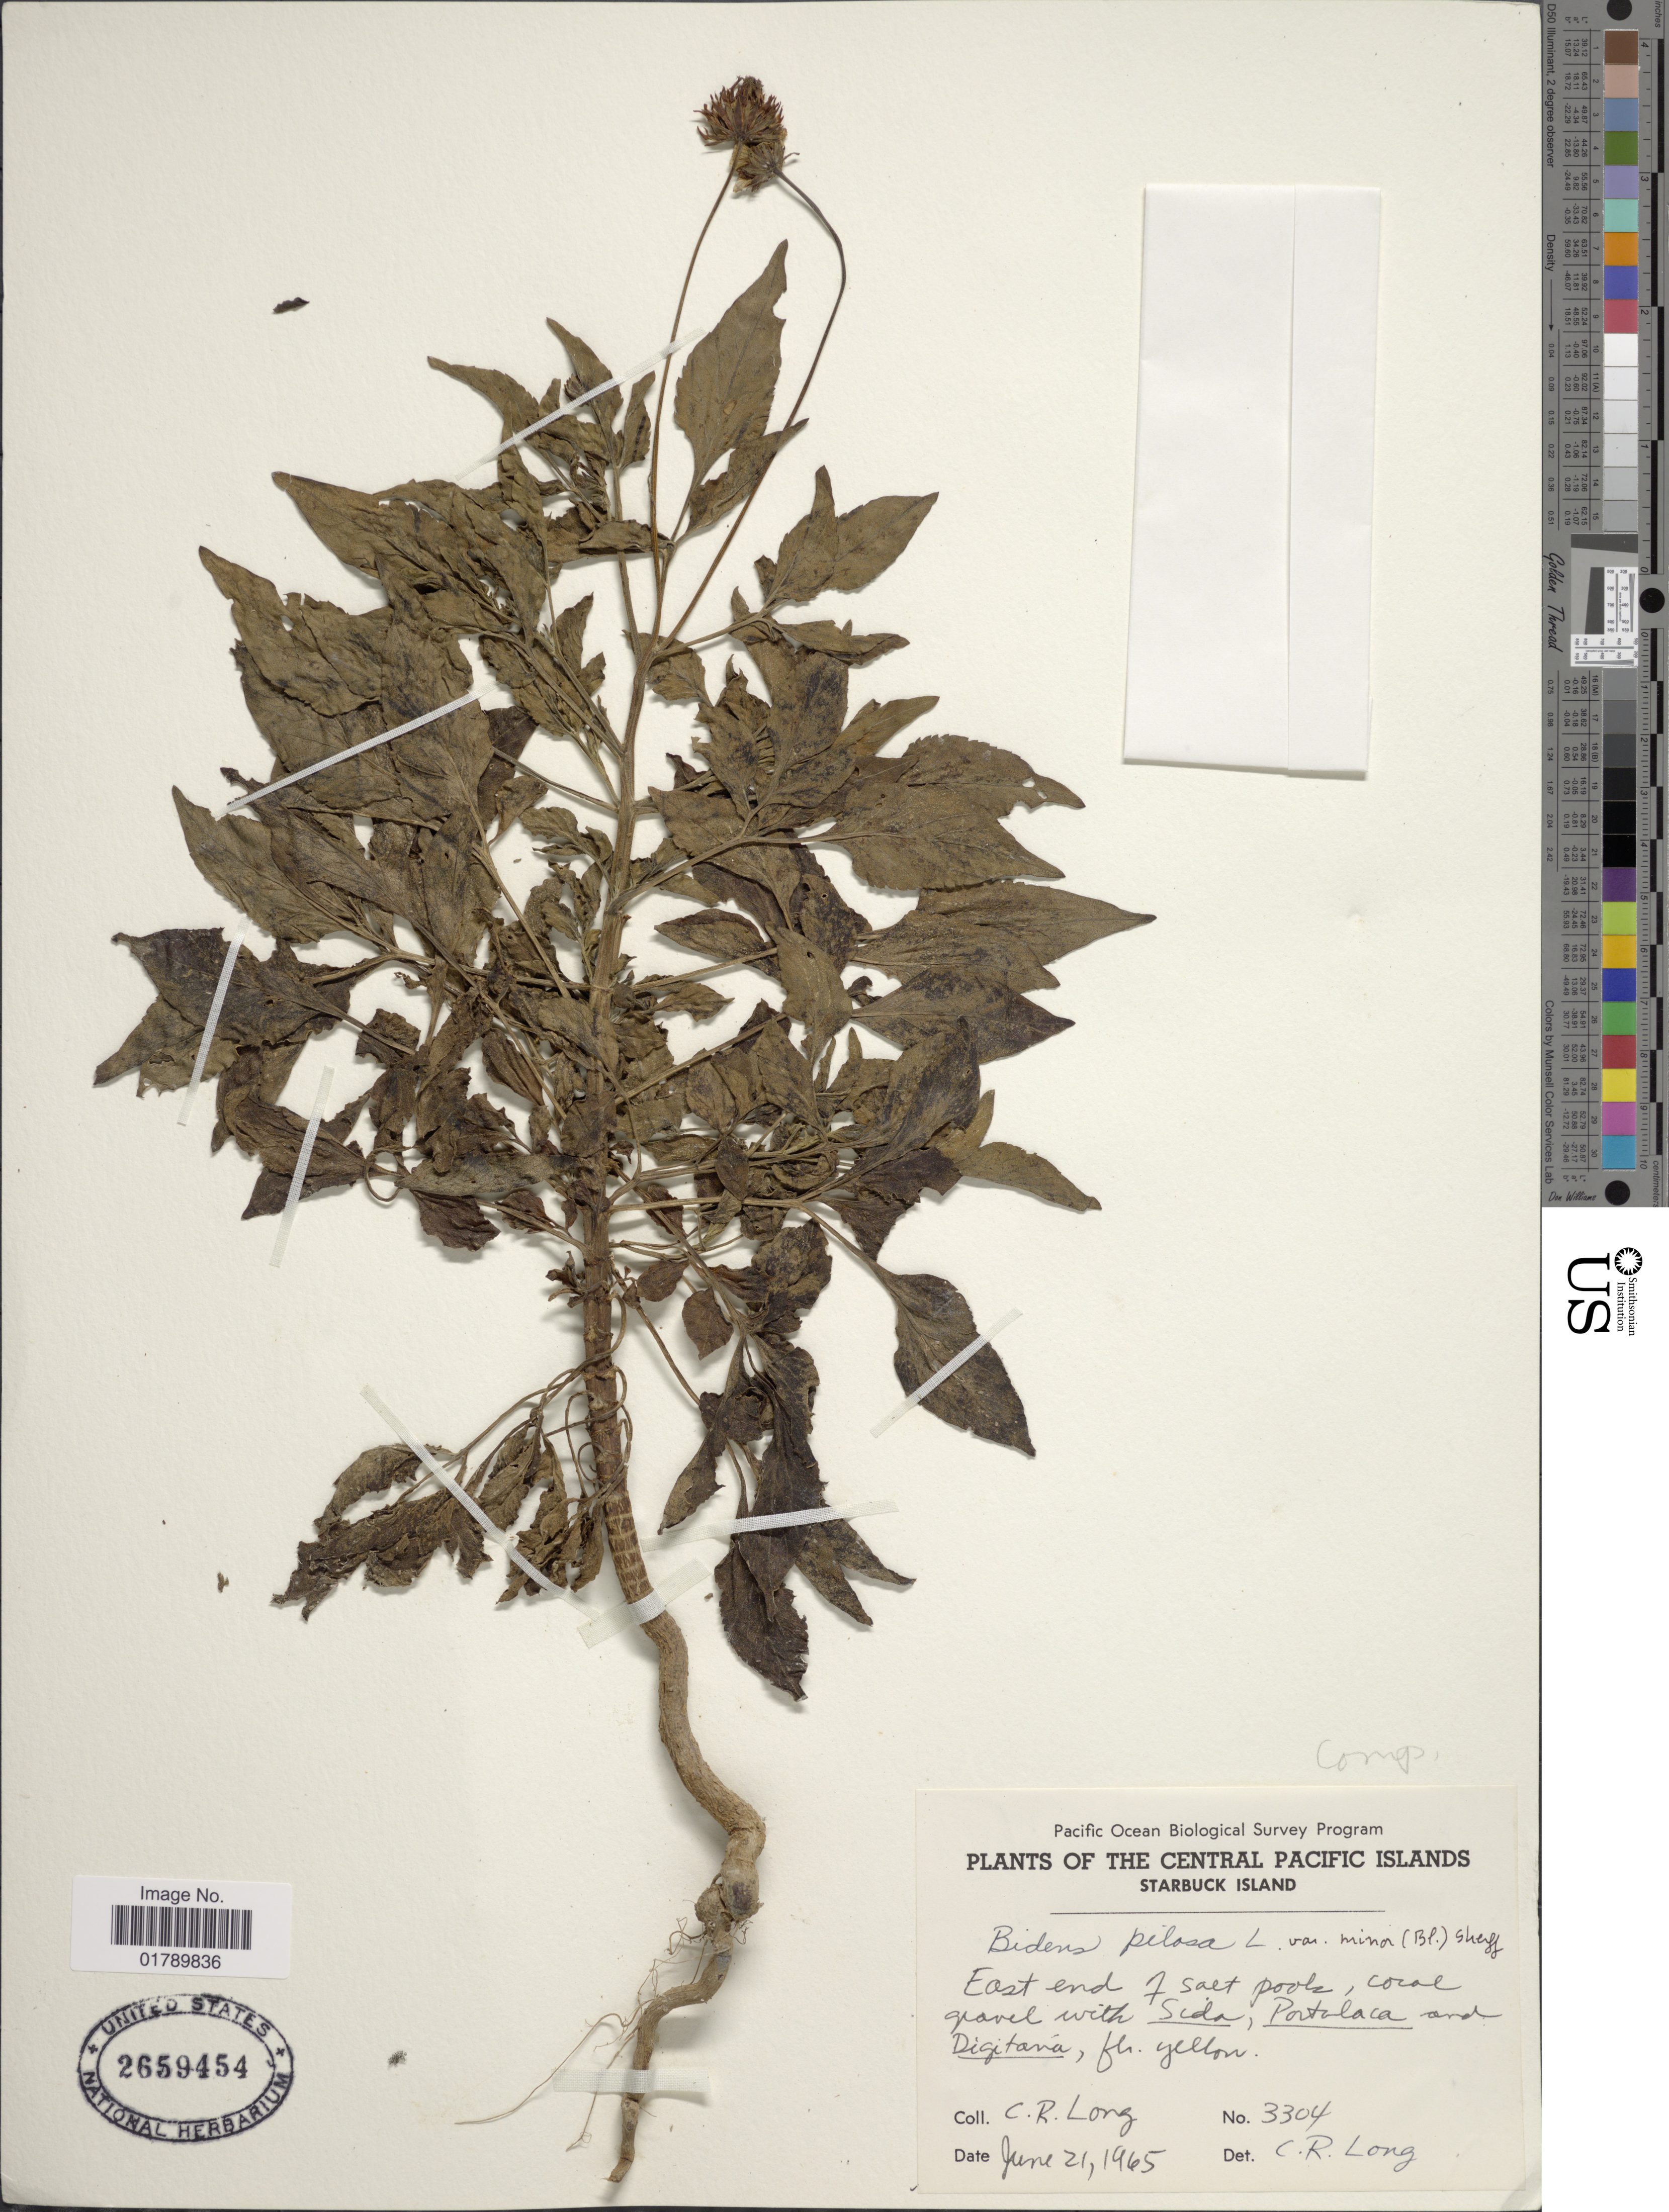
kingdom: Plantae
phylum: Tracheophyta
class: Magnoliopsida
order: Asterales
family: Asteraceae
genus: Bidens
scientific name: Bidens pilosa var. minor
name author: (Blume) Sherff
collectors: C. R. Long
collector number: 3304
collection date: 1965-06-21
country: Kiribati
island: Starbuck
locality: Central Pacific Islands. Starbuck Island, East end of Salt pook,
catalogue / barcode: US 2659454